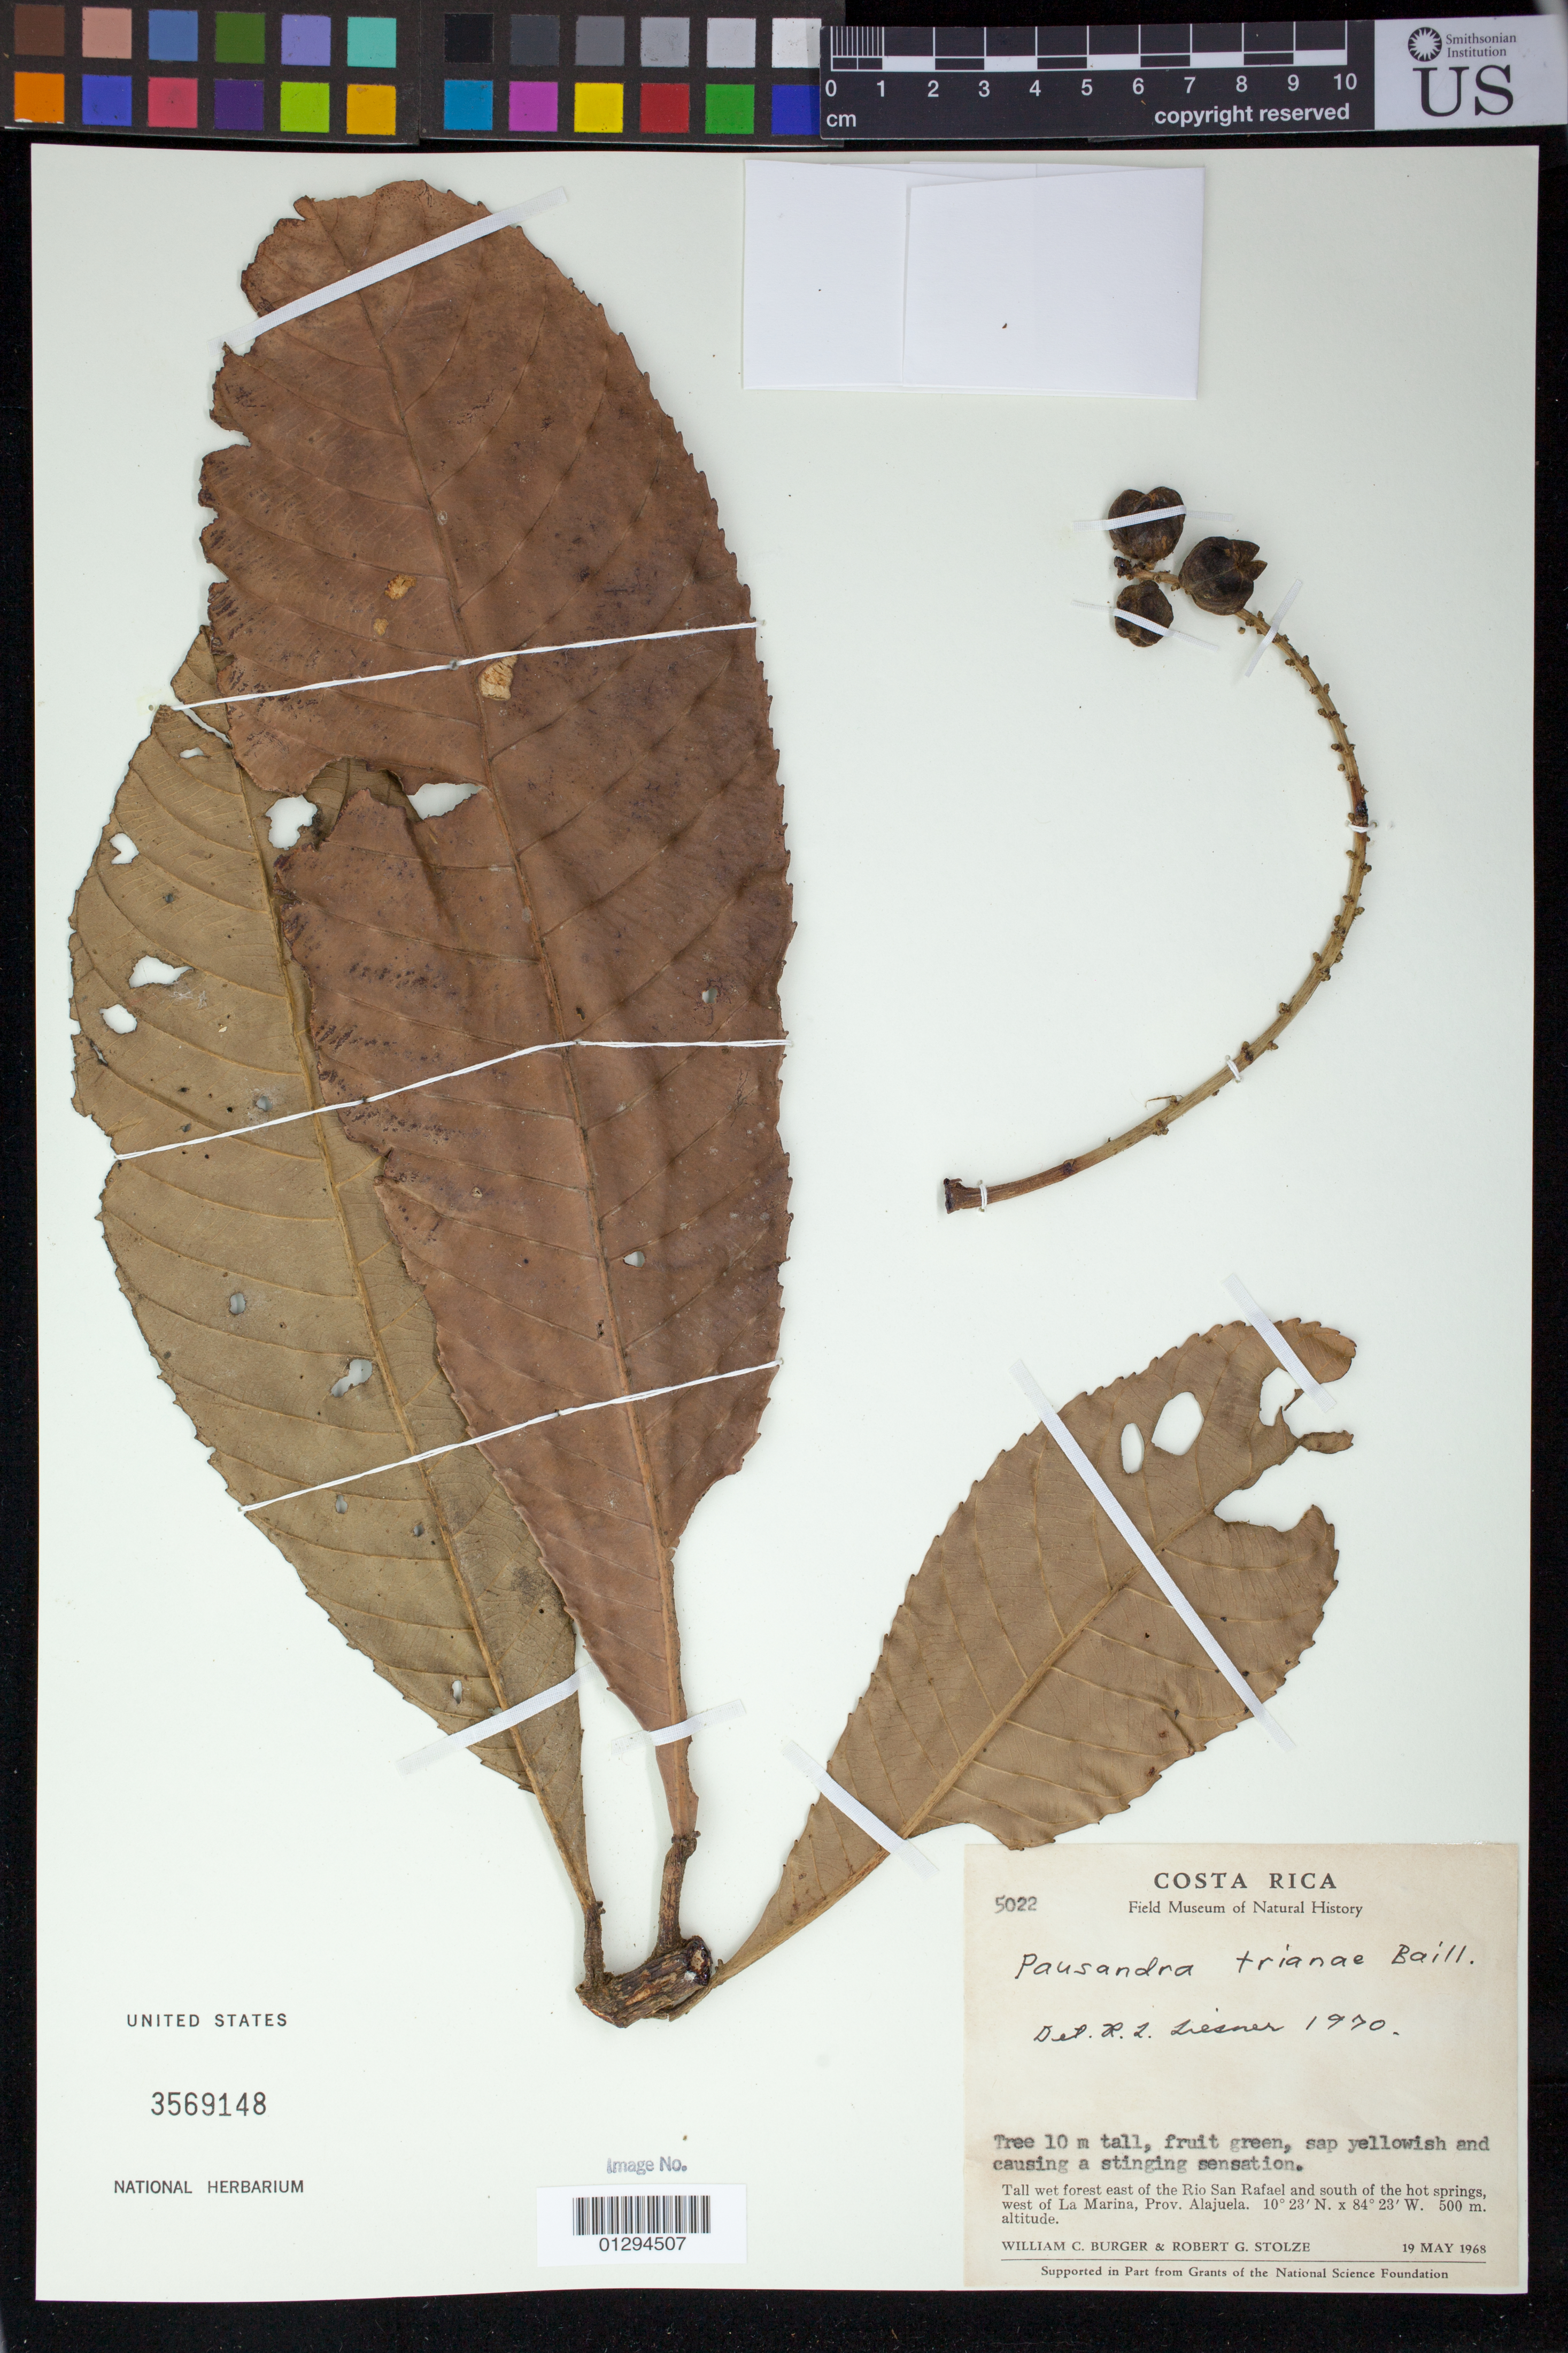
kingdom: Plantae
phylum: Tracheophyta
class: Magnoliopsida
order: Malpighiales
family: Euphorbiaceae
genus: Pausandra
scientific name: Pausandra trianae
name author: (Müll. Arg.) Baill.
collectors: W. Burger & R. G. Stolze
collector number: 5022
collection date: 1968-05-19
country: Costa Rica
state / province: Alajuela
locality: east of the Rio San Rafael and south of the hot springs, west of La Marina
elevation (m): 500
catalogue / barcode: US 3569148